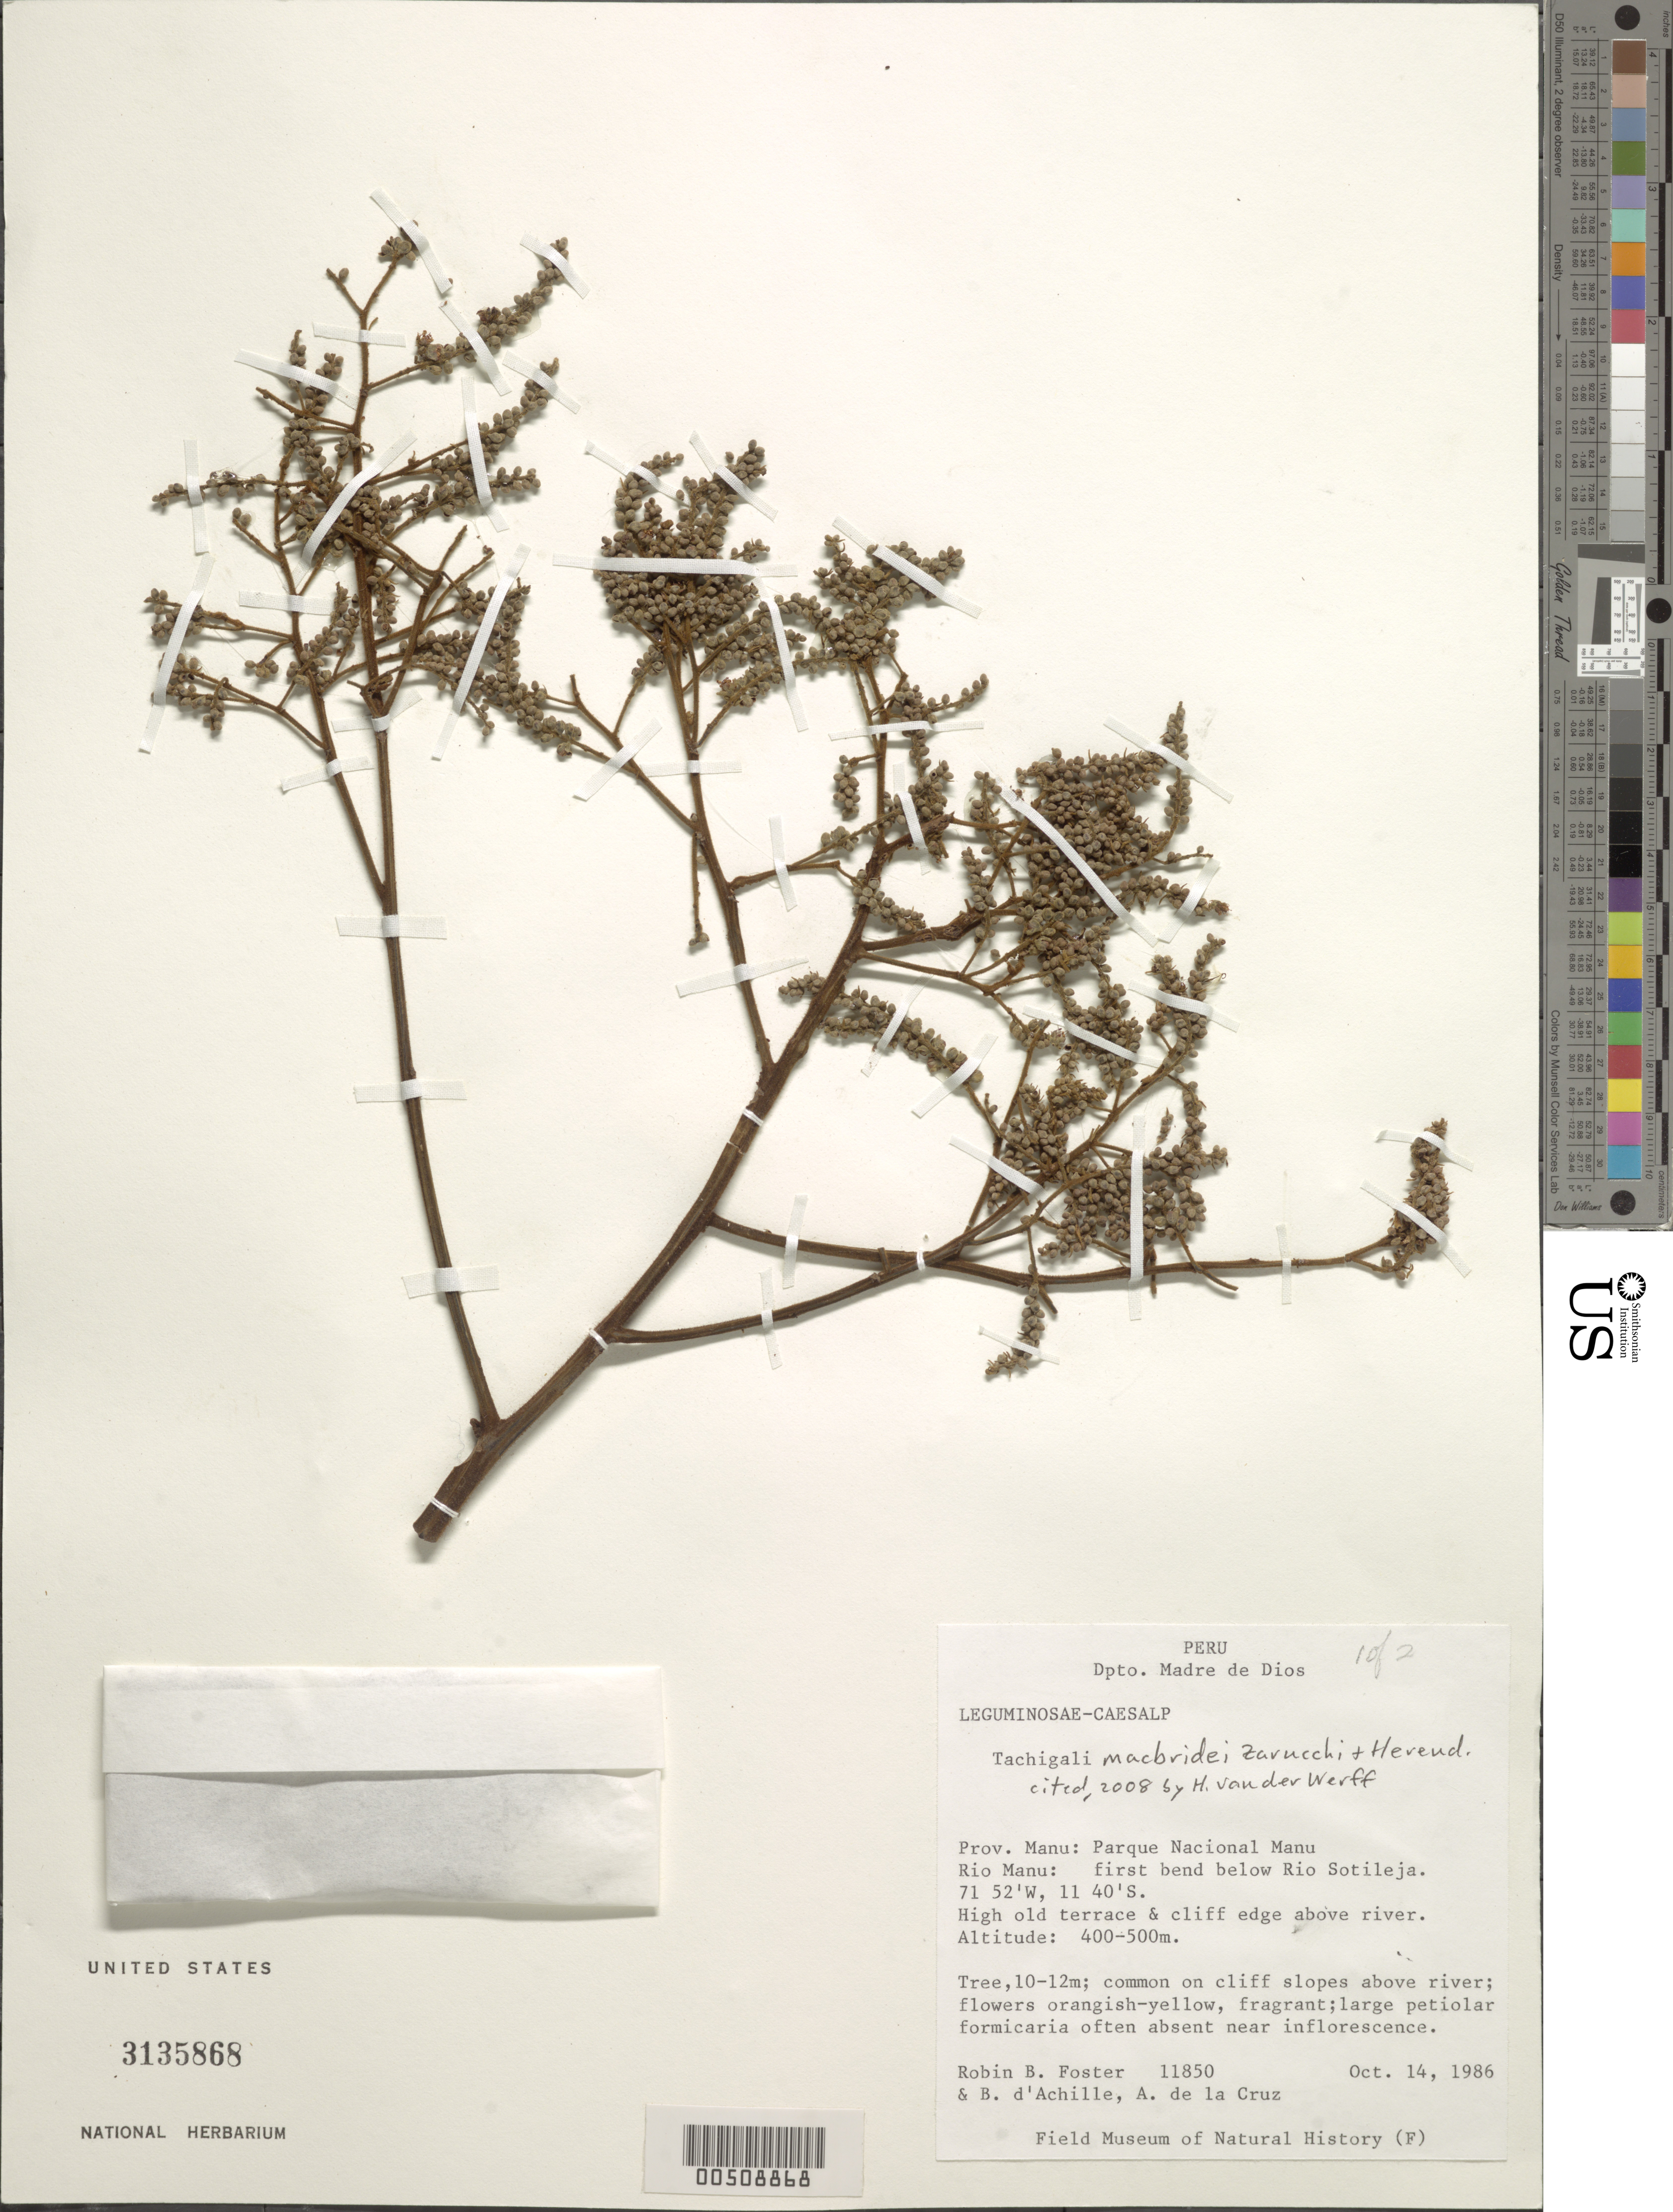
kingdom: Plantae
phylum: Tracheophyta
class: Magnoliopsida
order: Fabales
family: Fabaceae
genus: Tachigali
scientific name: Tachigali macbridei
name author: Zarucchi & Herend.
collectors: R. B. Foster, B. D'achille & A. De Cruz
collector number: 11850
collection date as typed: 14 Oct 1986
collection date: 1986-10-14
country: Peru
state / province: Madre de Dios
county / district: Manú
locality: Manu national park, rio manu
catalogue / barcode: US 3135868